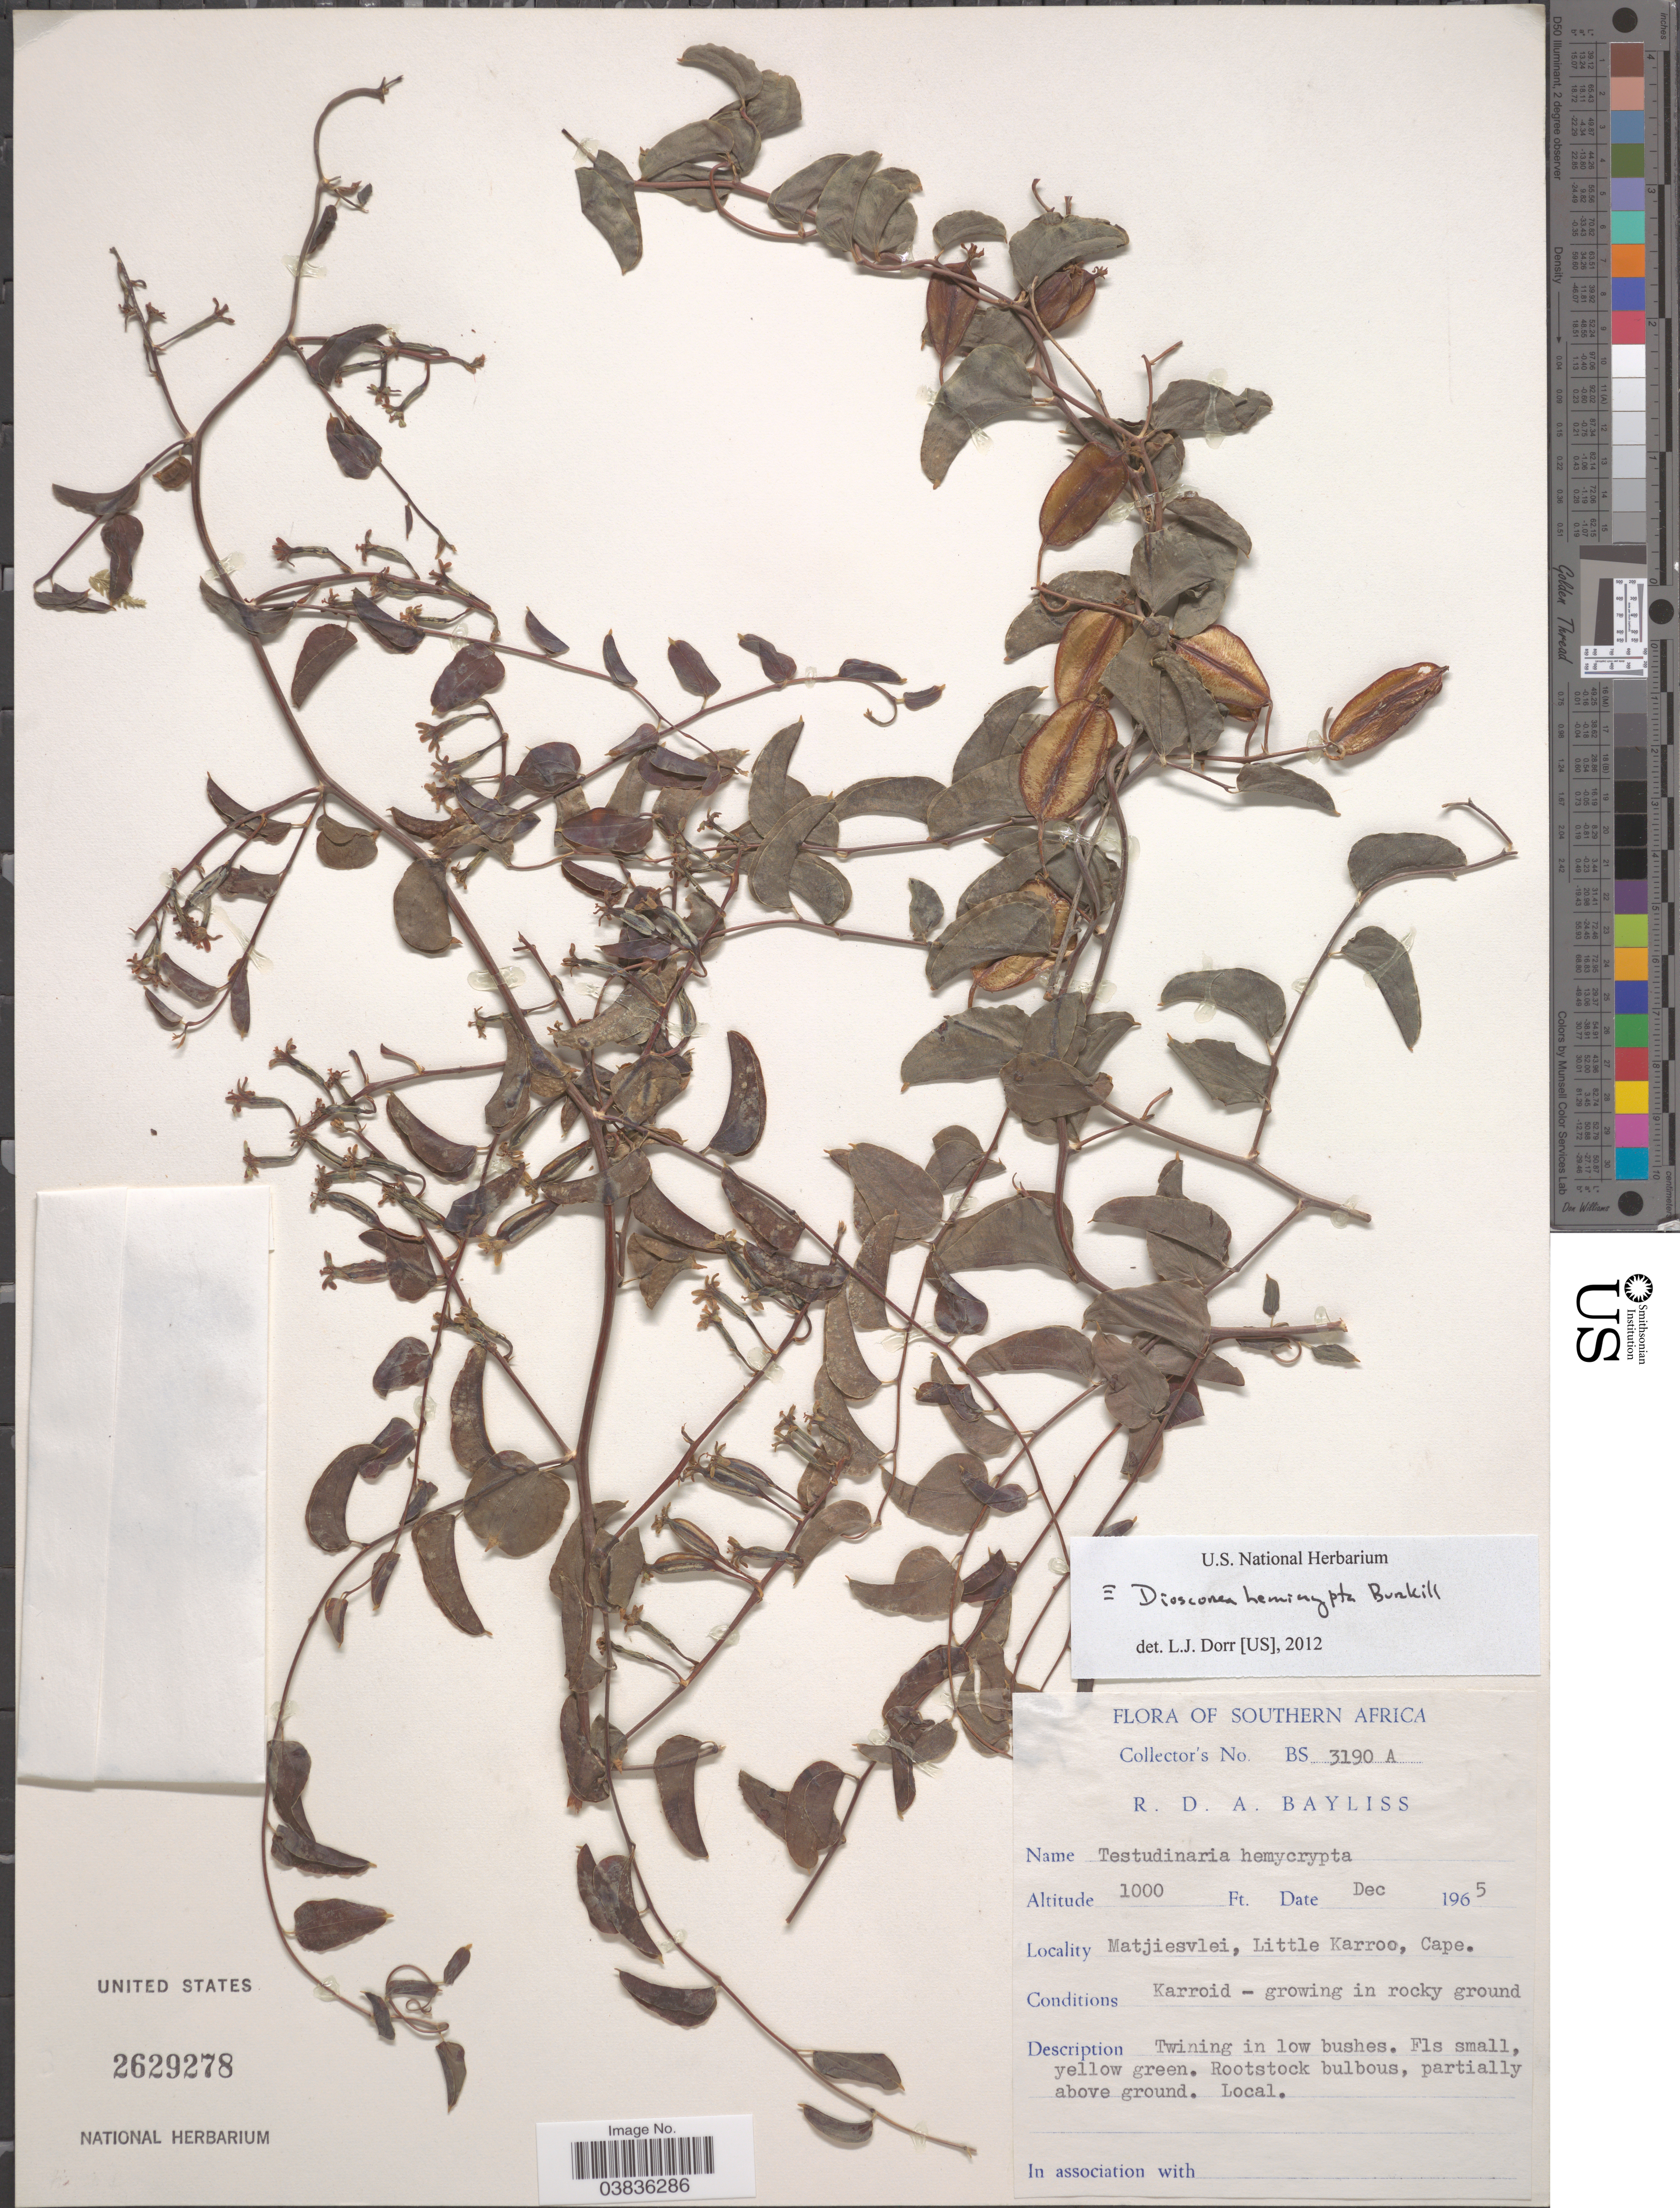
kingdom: Plantae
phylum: Tracheophyta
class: Liliopsida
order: Dioscoreales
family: Dioscoreaceae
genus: Dioscorea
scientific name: Dioscorea hemicrypta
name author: Burkill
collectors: R. Bayliss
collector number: BS3190 A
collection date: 1965-12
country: South Africa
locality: Southern Africa. Matjiesvlei, Little Karroo, Cape.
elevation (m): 305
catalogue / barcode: US 2629278